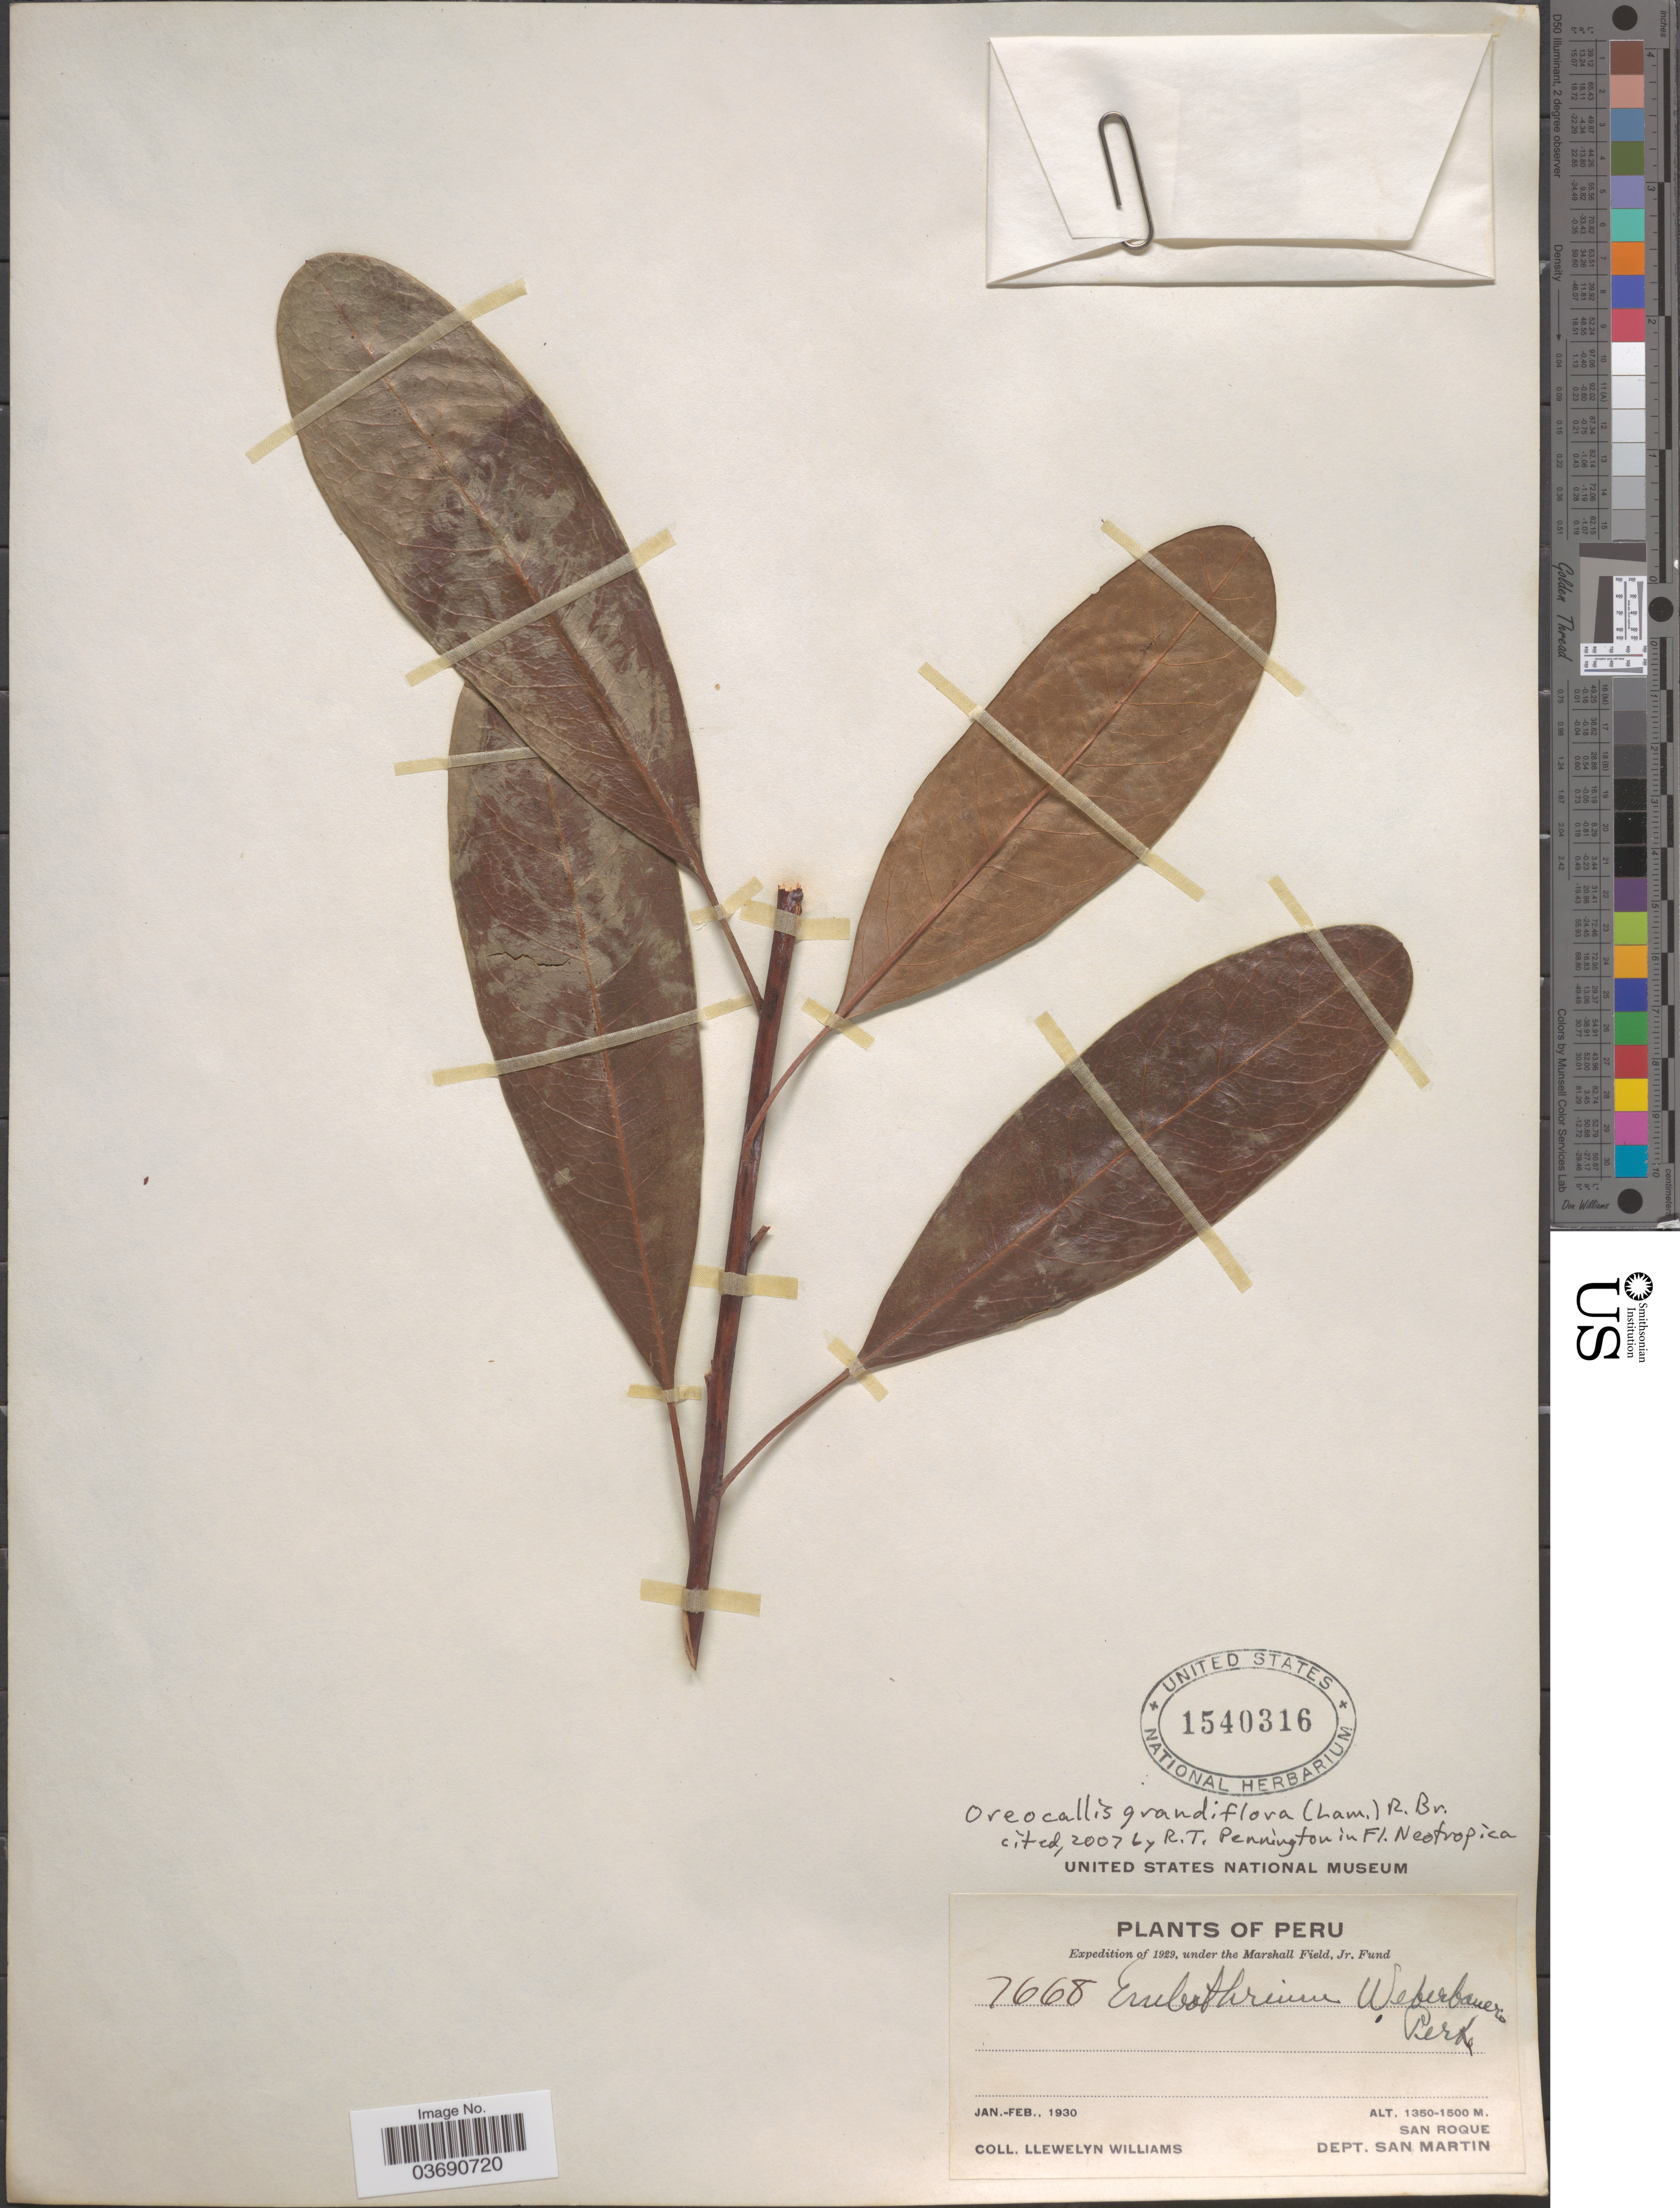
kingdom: Plantae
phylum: Tracheophyta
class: Magnoliopsida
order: Proteales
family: Proteaceae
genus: Oreocallis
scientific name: Oreocallis grandiflora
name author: (Lam.) R. Br.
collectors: Ll. Williams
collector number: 7668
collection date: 1930-01/1930-02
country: Peru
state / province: San Martín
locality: San Roque, Dept. San Martin.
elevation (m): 1350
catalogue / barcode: US 1540316